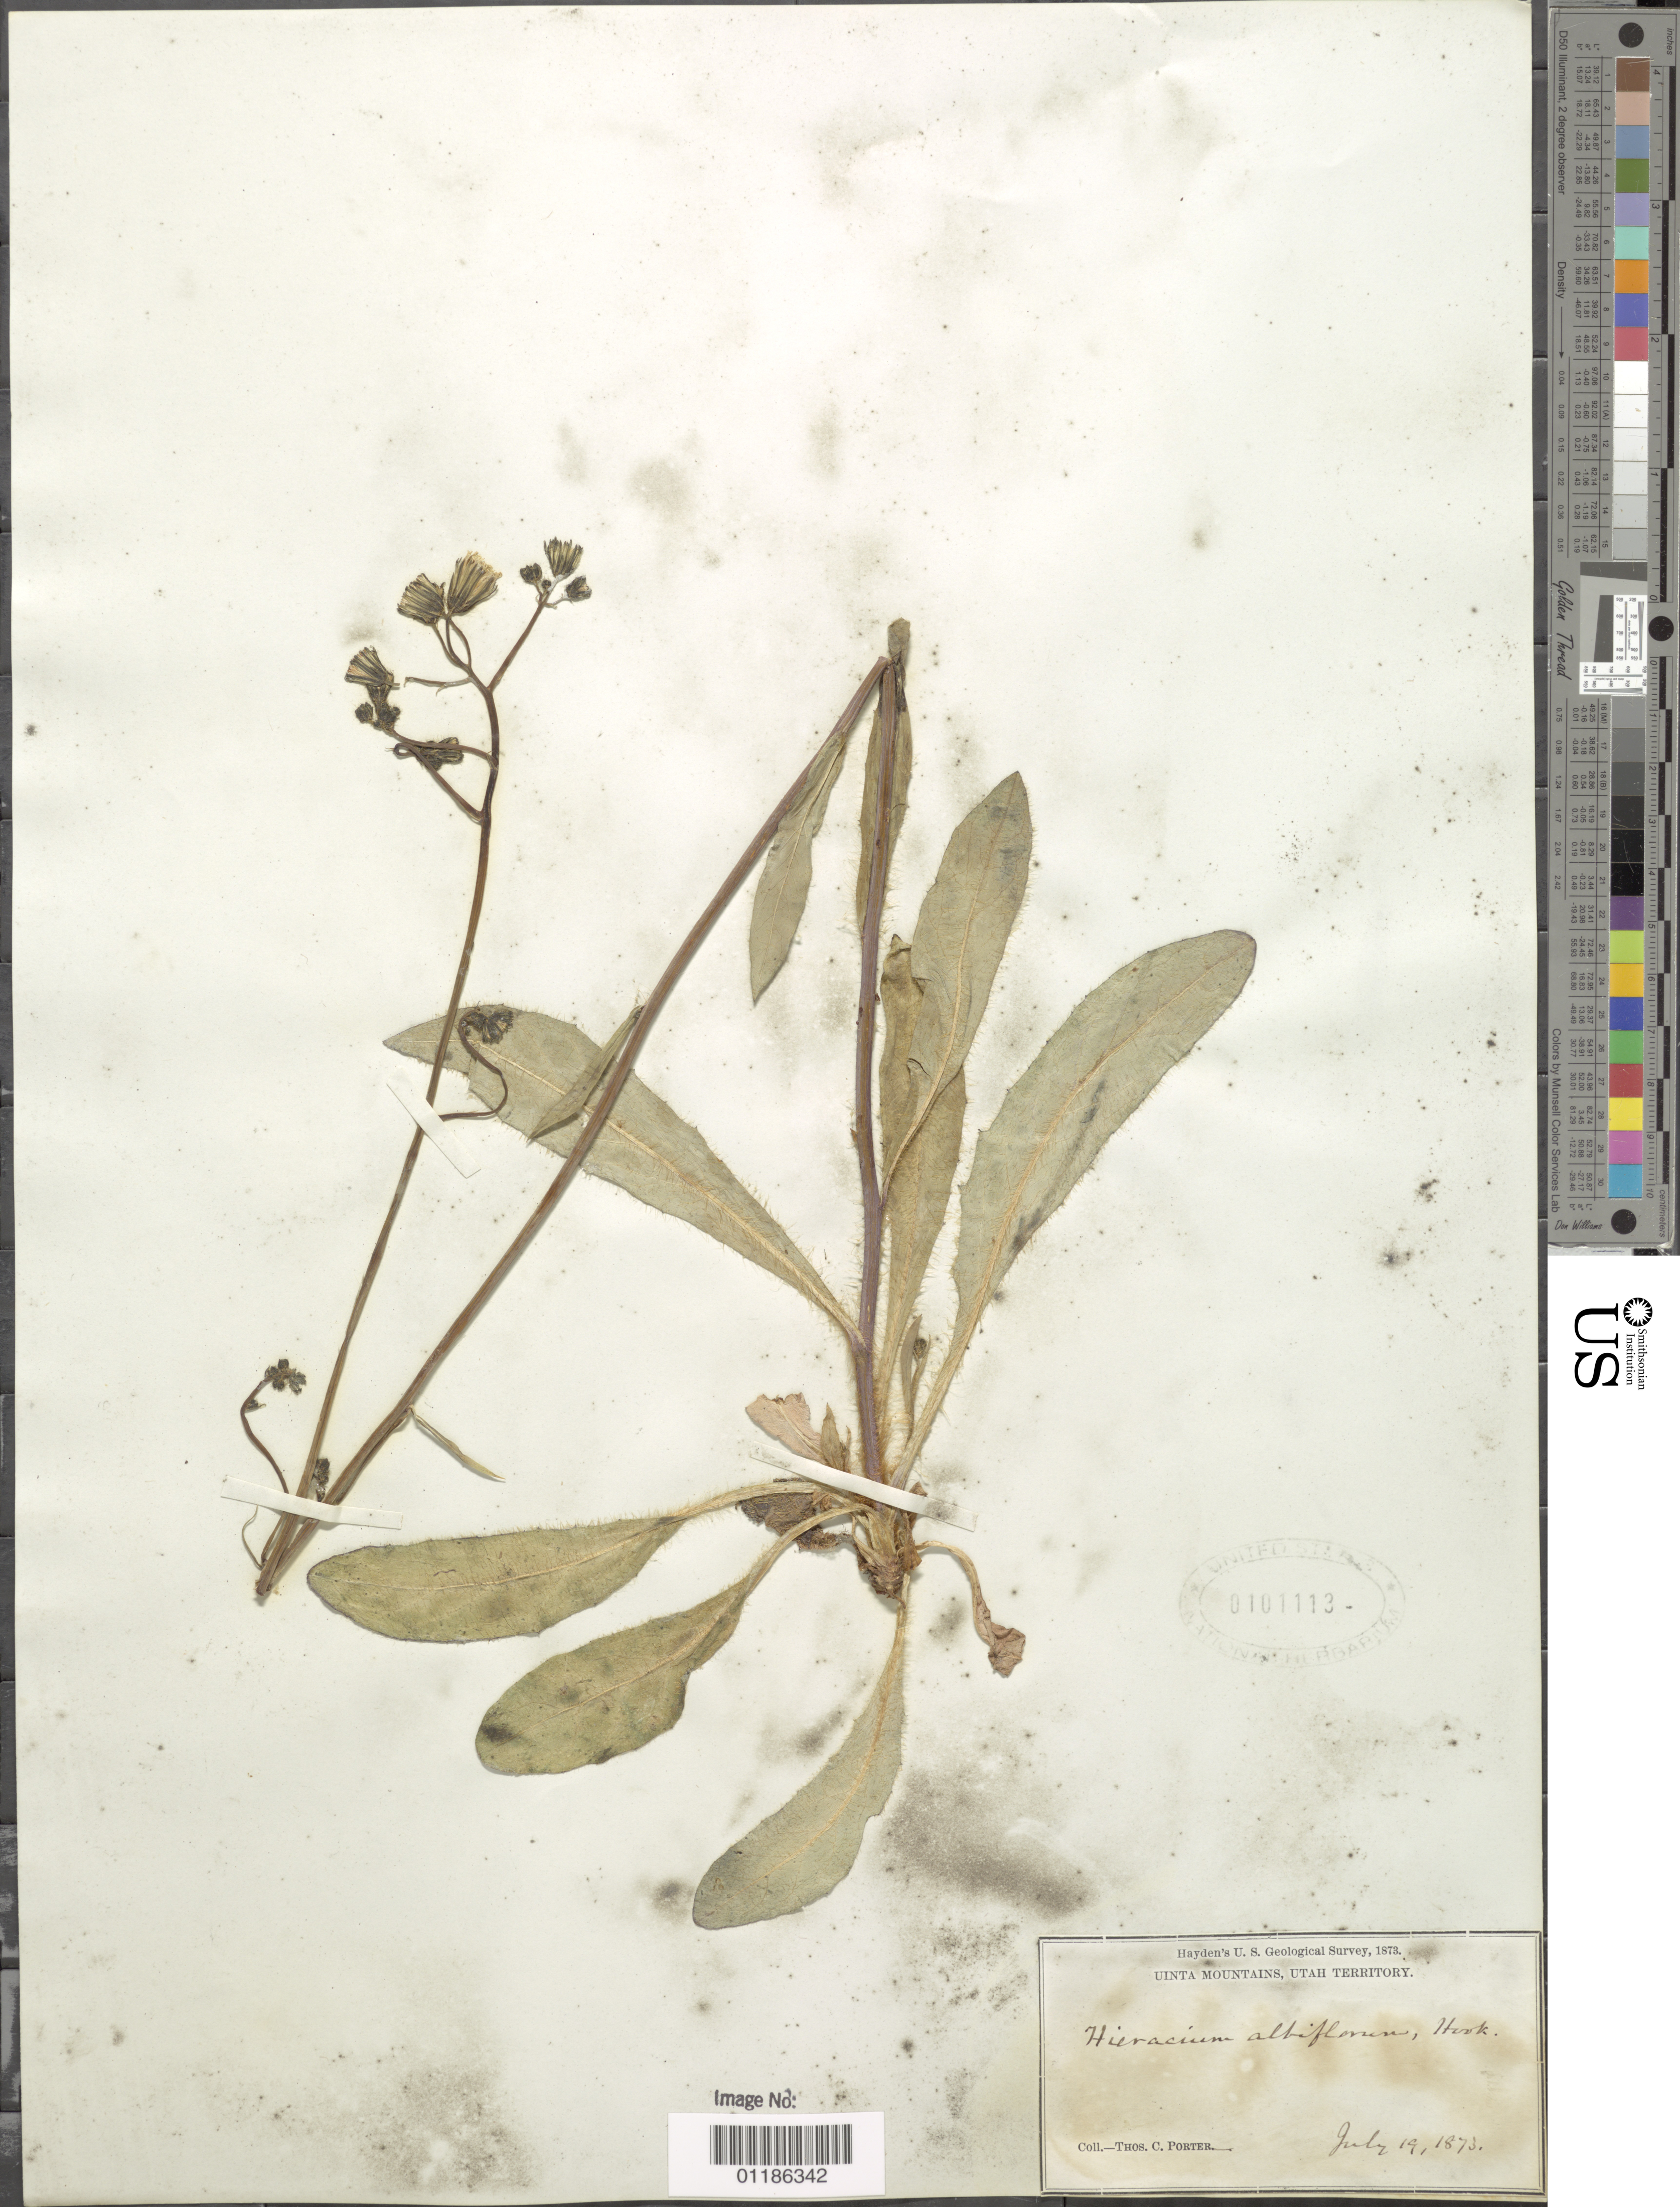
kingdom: Plantae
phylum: Tracheophyta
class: Magnoliopsida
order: Asterales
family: Asteraceae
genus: Hieracium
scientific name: Hieracium albiflorum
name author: Hook.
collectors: T. C. Porter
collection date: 1873-07-19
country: United States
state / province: Utah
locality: Uinta Mts., Utah Territory.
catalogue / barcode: US 101113